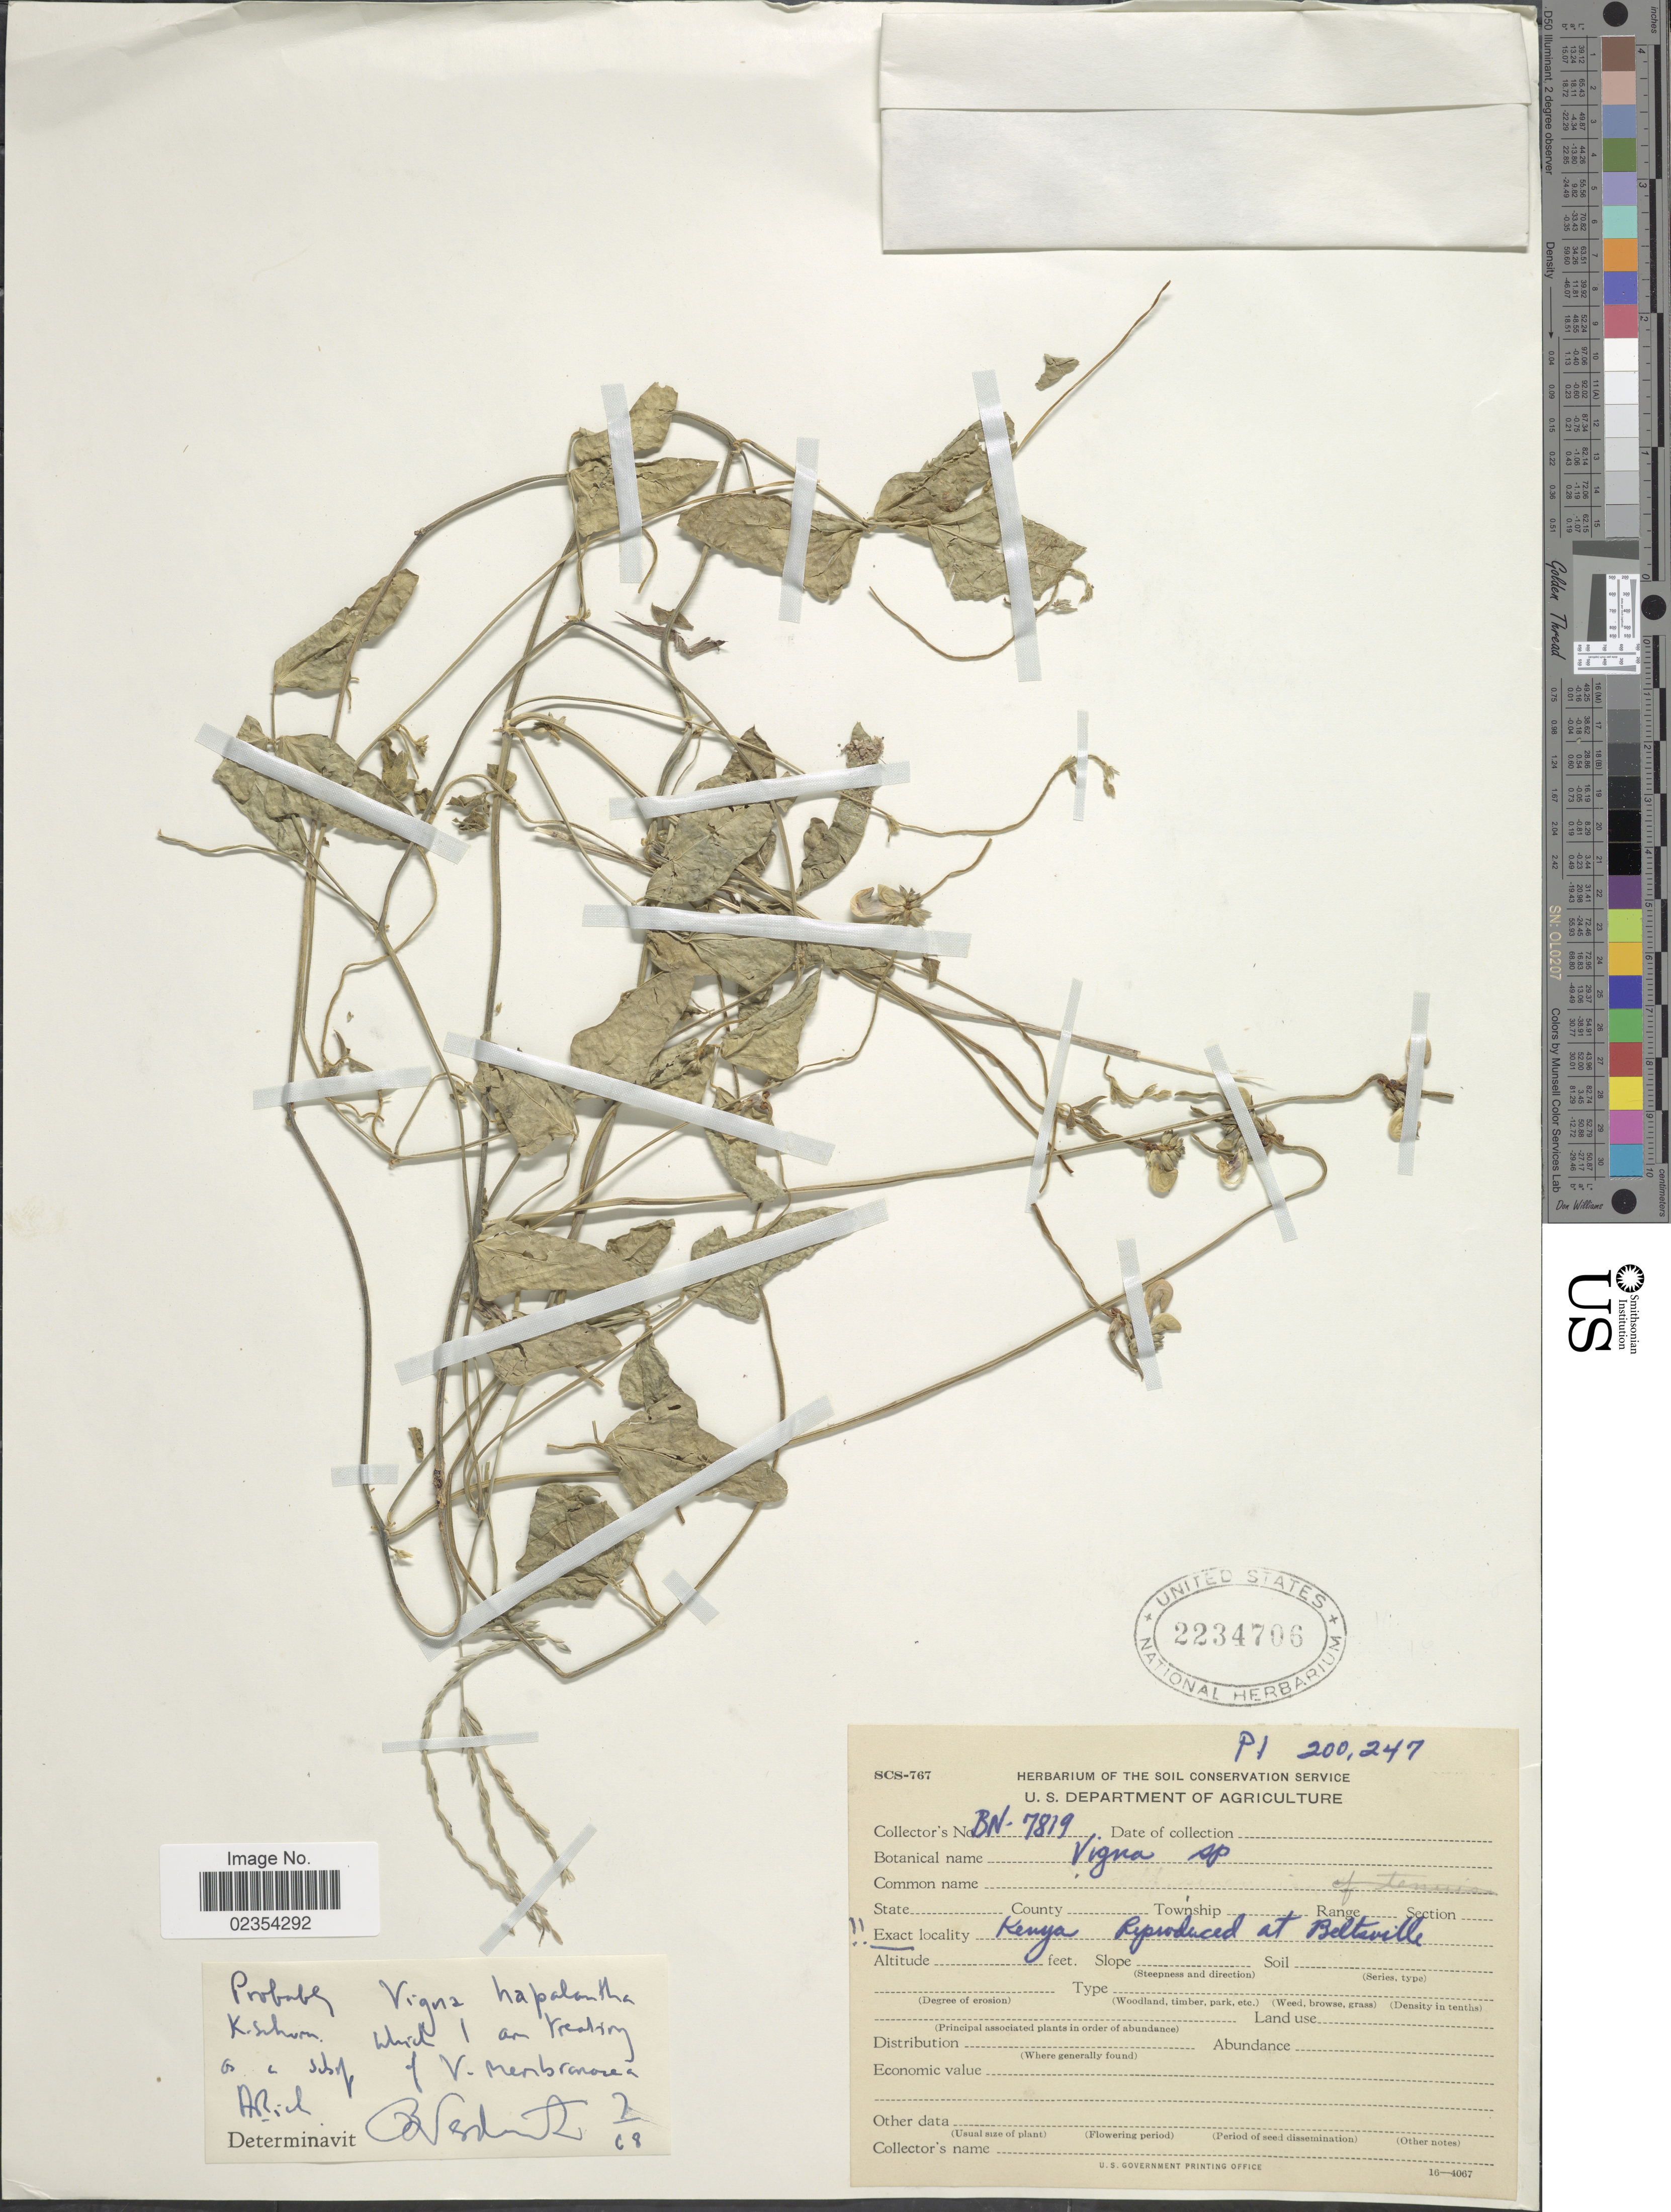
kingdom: Plantae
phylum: Tracheophyta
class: Magnoliopsida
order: Fabales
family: Fabaceae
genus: Vigna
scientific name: Vigna membranacea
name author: A. Rich.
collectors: Herbarium of the Soil Conservation Service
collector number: BN-7819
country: Kenya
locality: Kenya, Reproduced at Beltsville.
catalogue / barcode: US 2234706